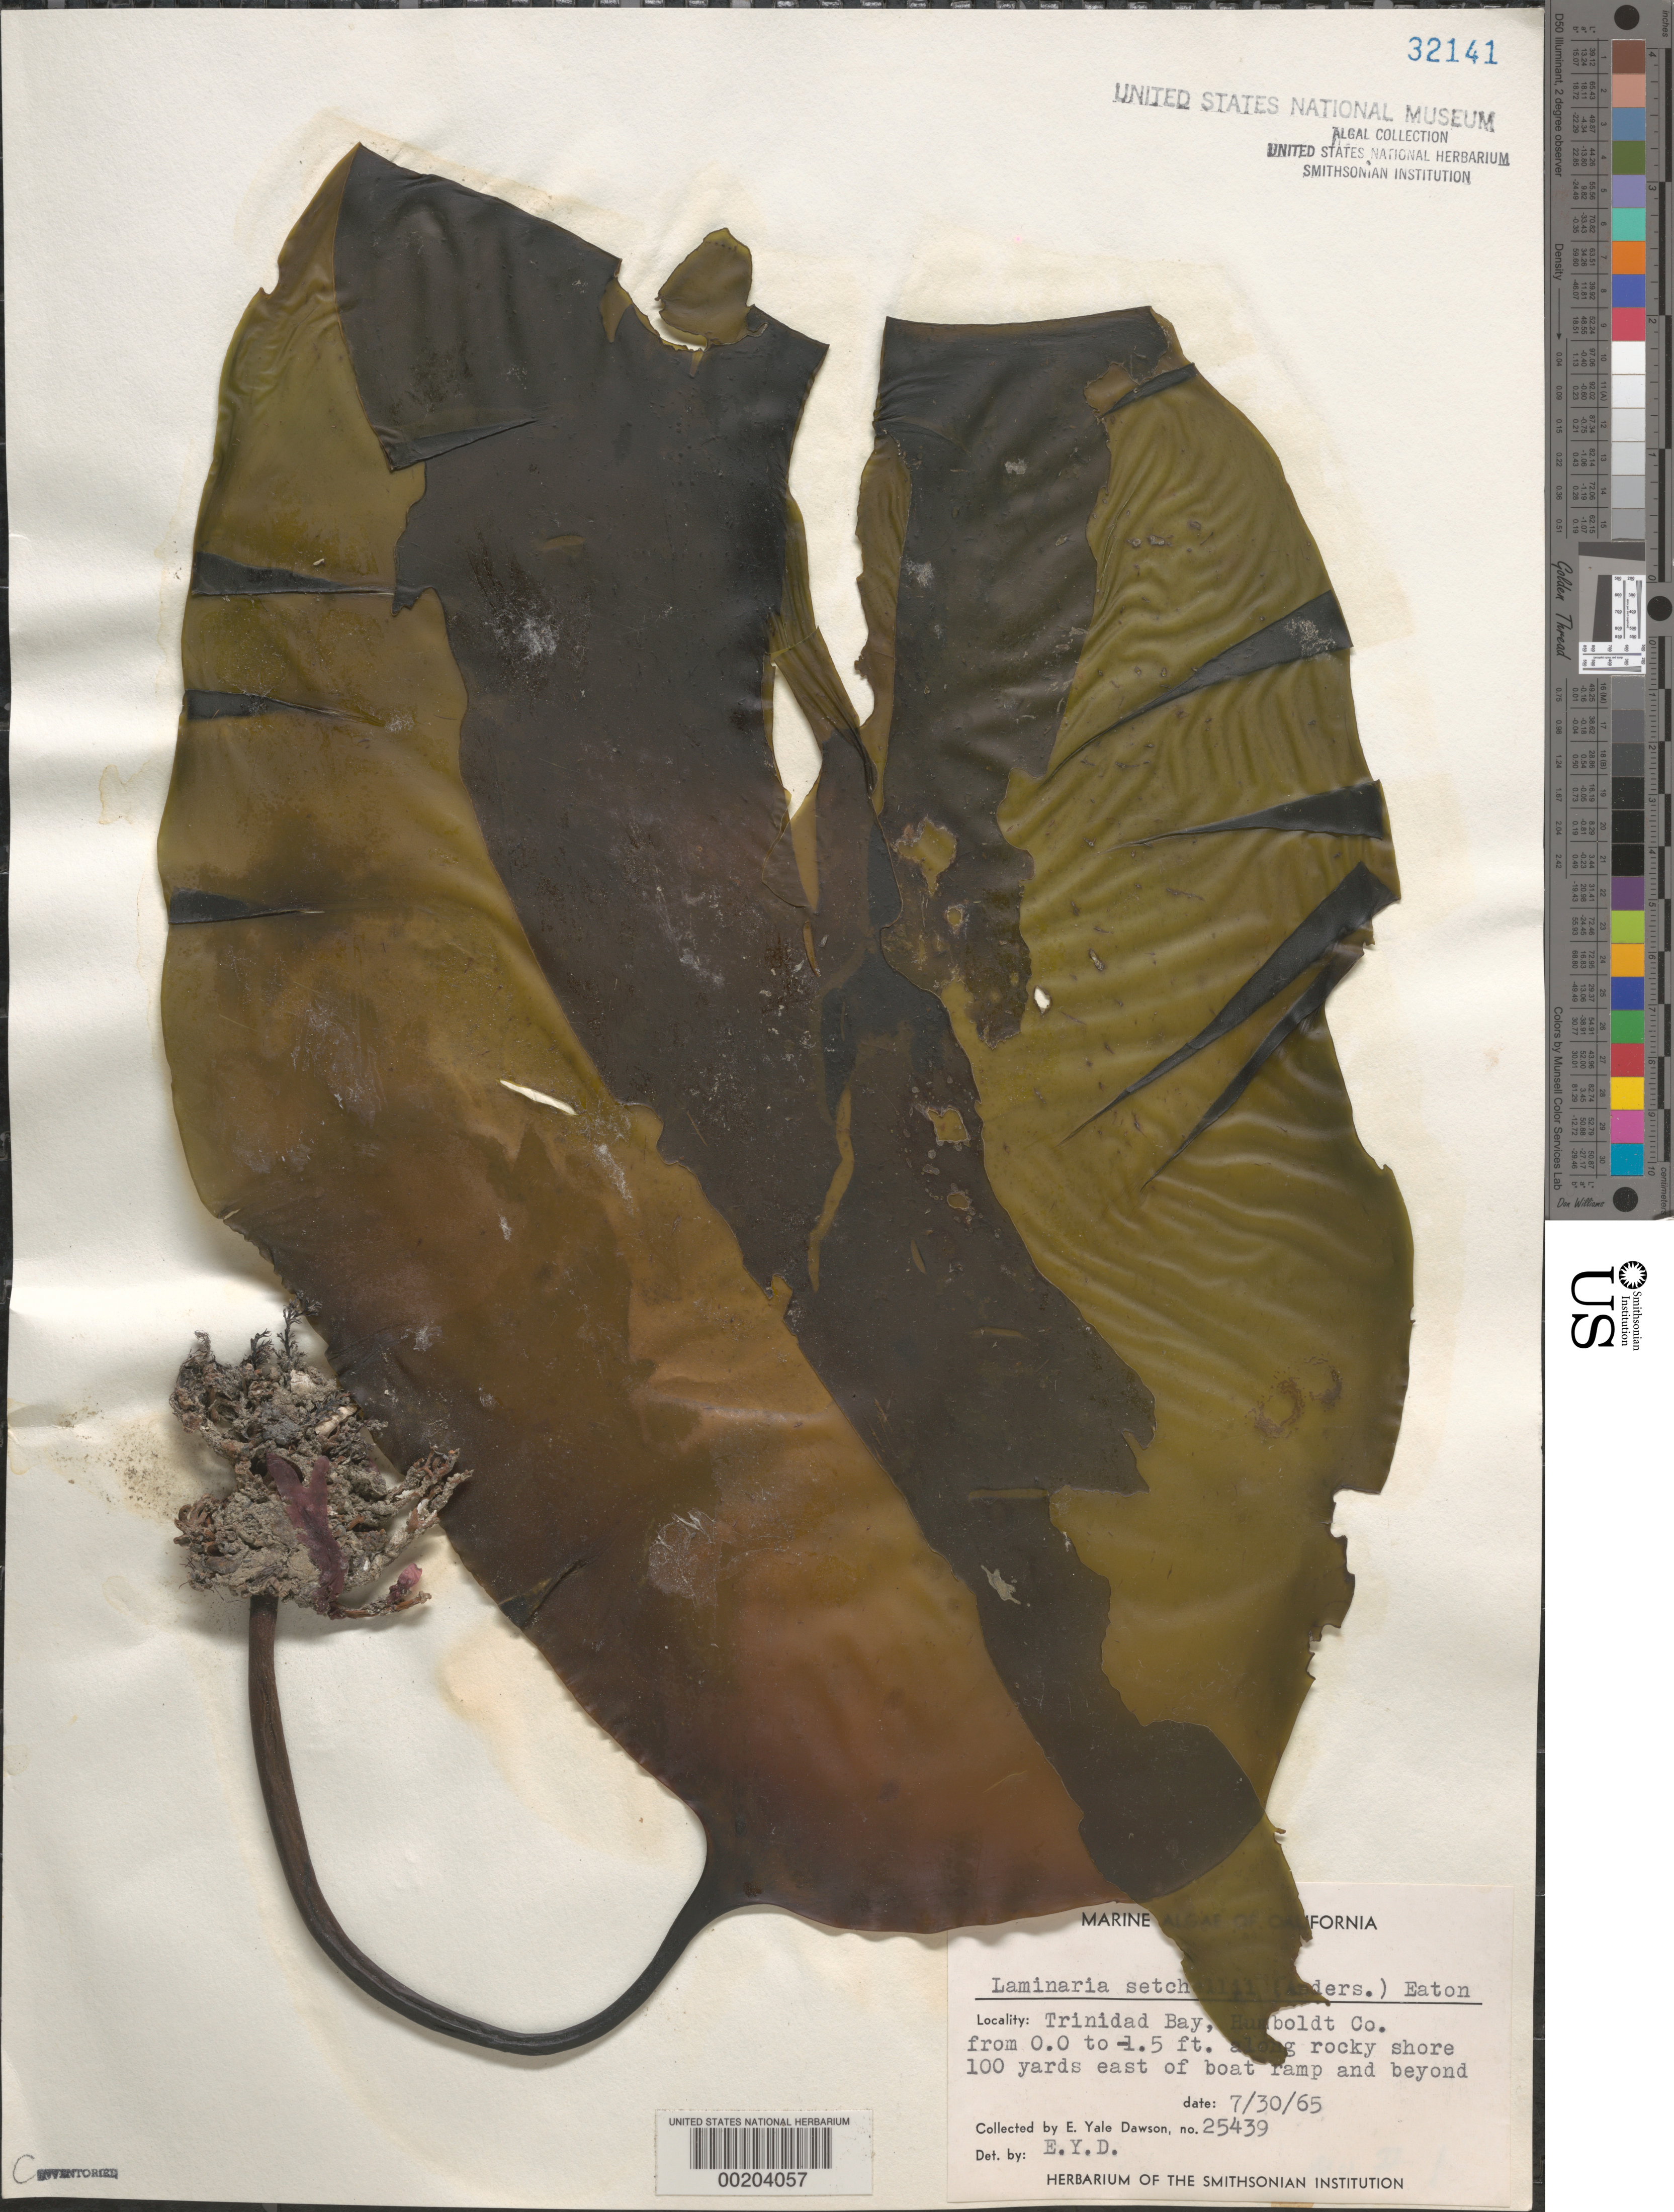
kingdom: Chromista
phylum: Ochrophyta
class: Phaeophyceae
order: Laminariales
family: Laminariaceae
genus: Laminaria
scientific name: Laminaria setchellii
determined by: Dawson, E. Y.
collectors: E. Y. Dawson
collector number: EYD 25439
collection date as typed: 30 Jul 1965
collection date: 1965-07-30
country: United States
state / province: California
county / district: Humboldt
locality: Trinidad Bay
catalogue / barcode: US 32141